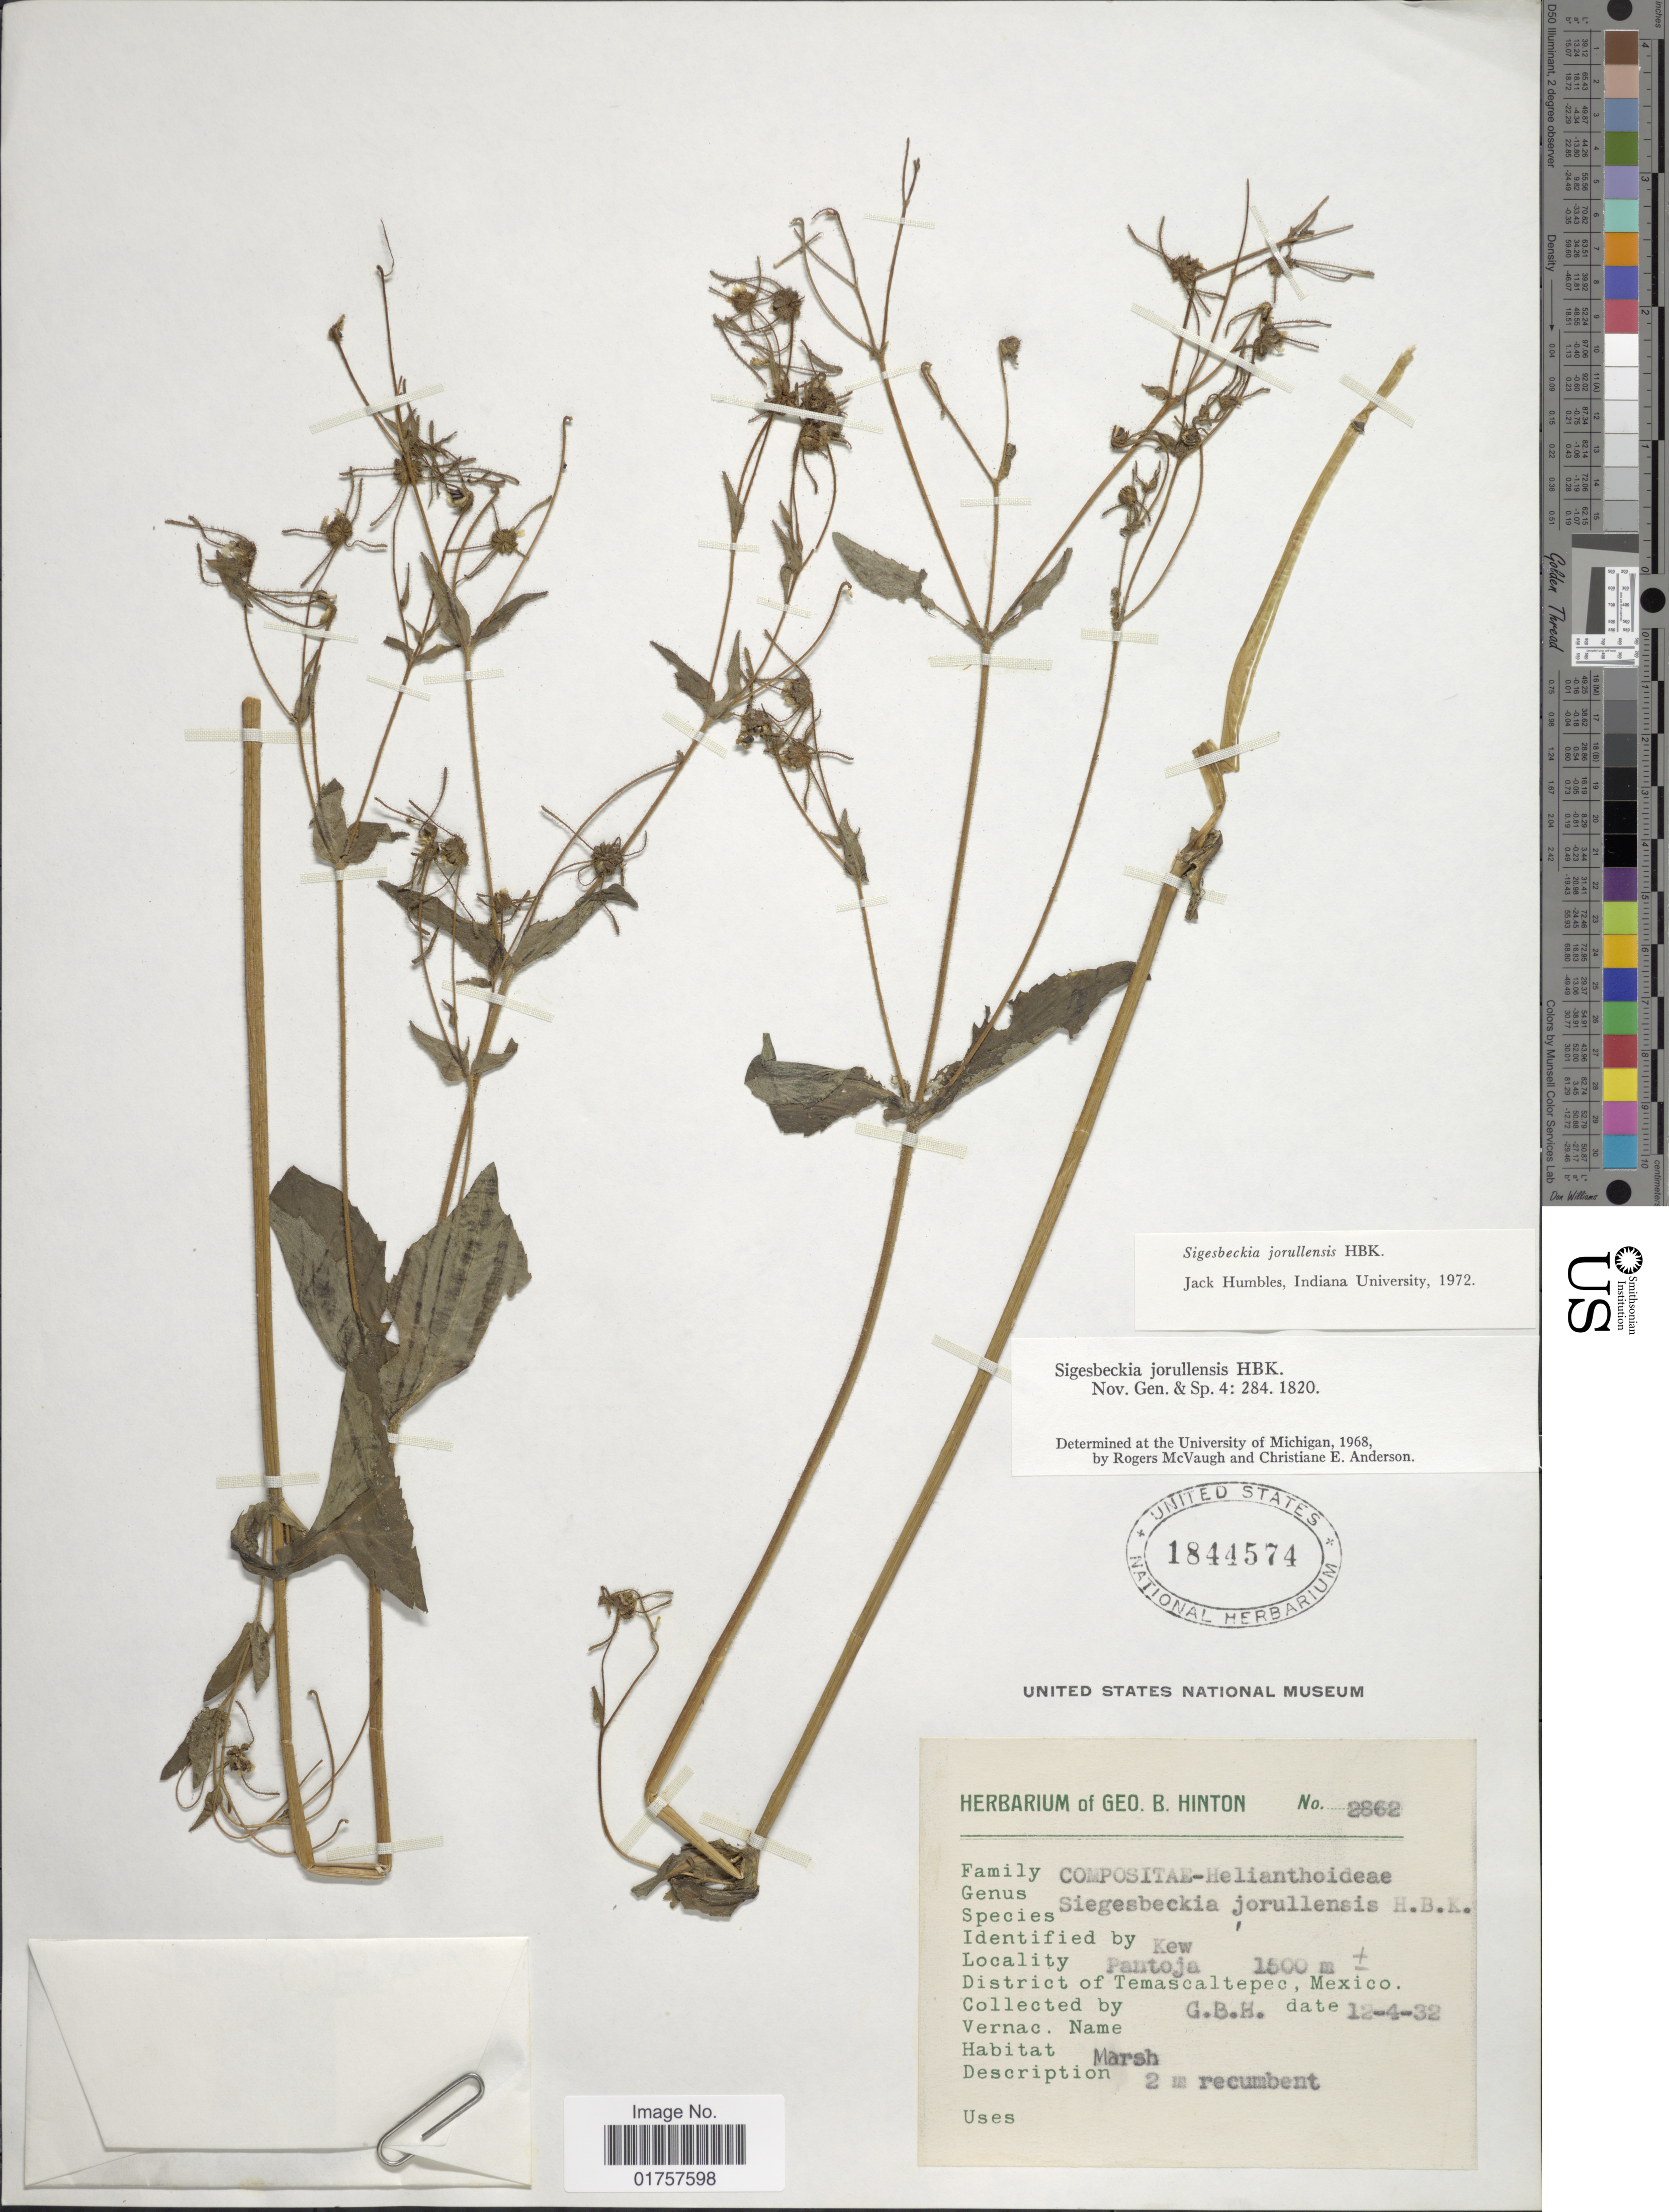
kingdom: Plantae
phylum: Tracheophyta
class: Magnoliopsida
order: Asterales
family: Asteraceae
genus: Sigesbeckia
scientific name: Sigesbeckia jorullensis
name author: Kunth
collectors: G. B. Hinton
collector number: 2862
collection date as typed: Transcribed d/m/y: 4/12/32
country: Mexico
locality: Pantoja. District of Temascaltepec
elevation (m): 1500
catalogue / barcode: US 1844574